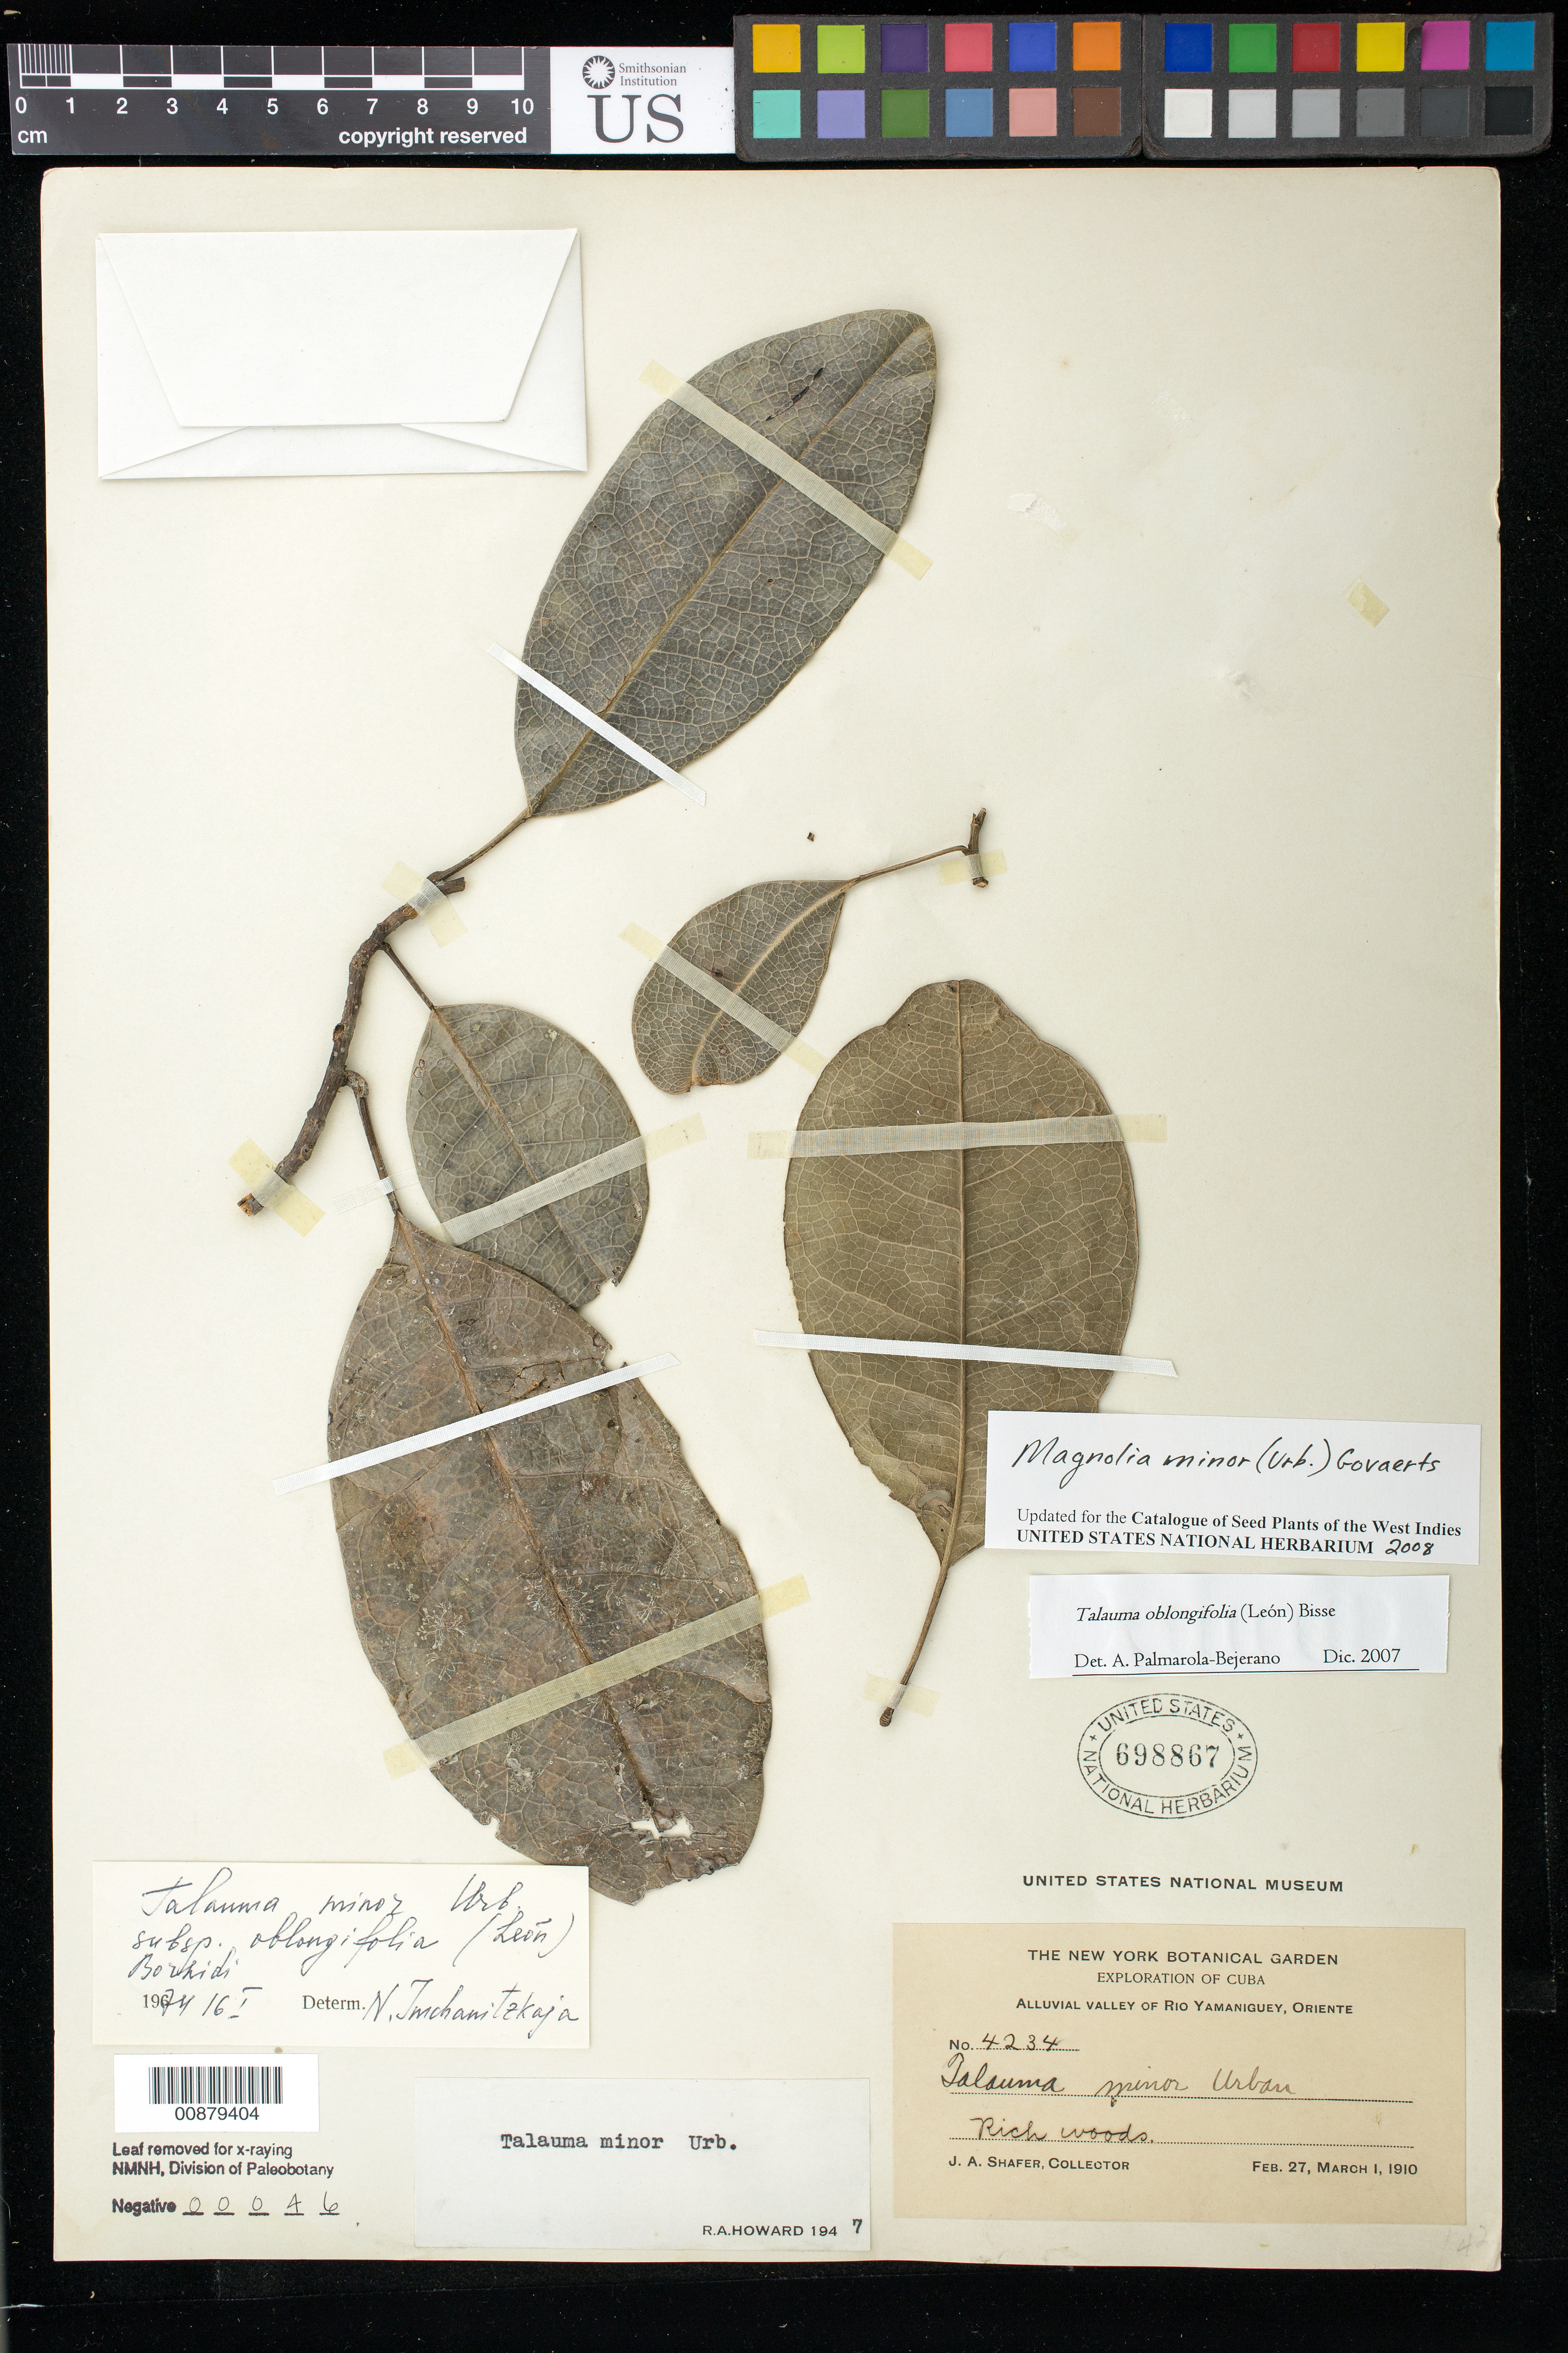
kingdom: Plantae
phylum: Tracheophyta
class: Magnoliopsida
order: Magnoliales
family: Magnoliaceae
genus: Magnolia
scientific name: Magnolia minor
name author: (Urb.) Govaerts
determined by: Cat. Seed Plants West Indies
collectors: J. A. Shafer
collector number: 4234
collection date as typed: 27 Feb 1910 to 01 Mar 1910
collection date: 1910-02-27/1910-03-01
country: Cuba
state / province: Oriente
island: Cuba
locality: Alluvial valley of Rio Yamaniguey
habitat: Rich woods.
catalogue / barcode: US 698867